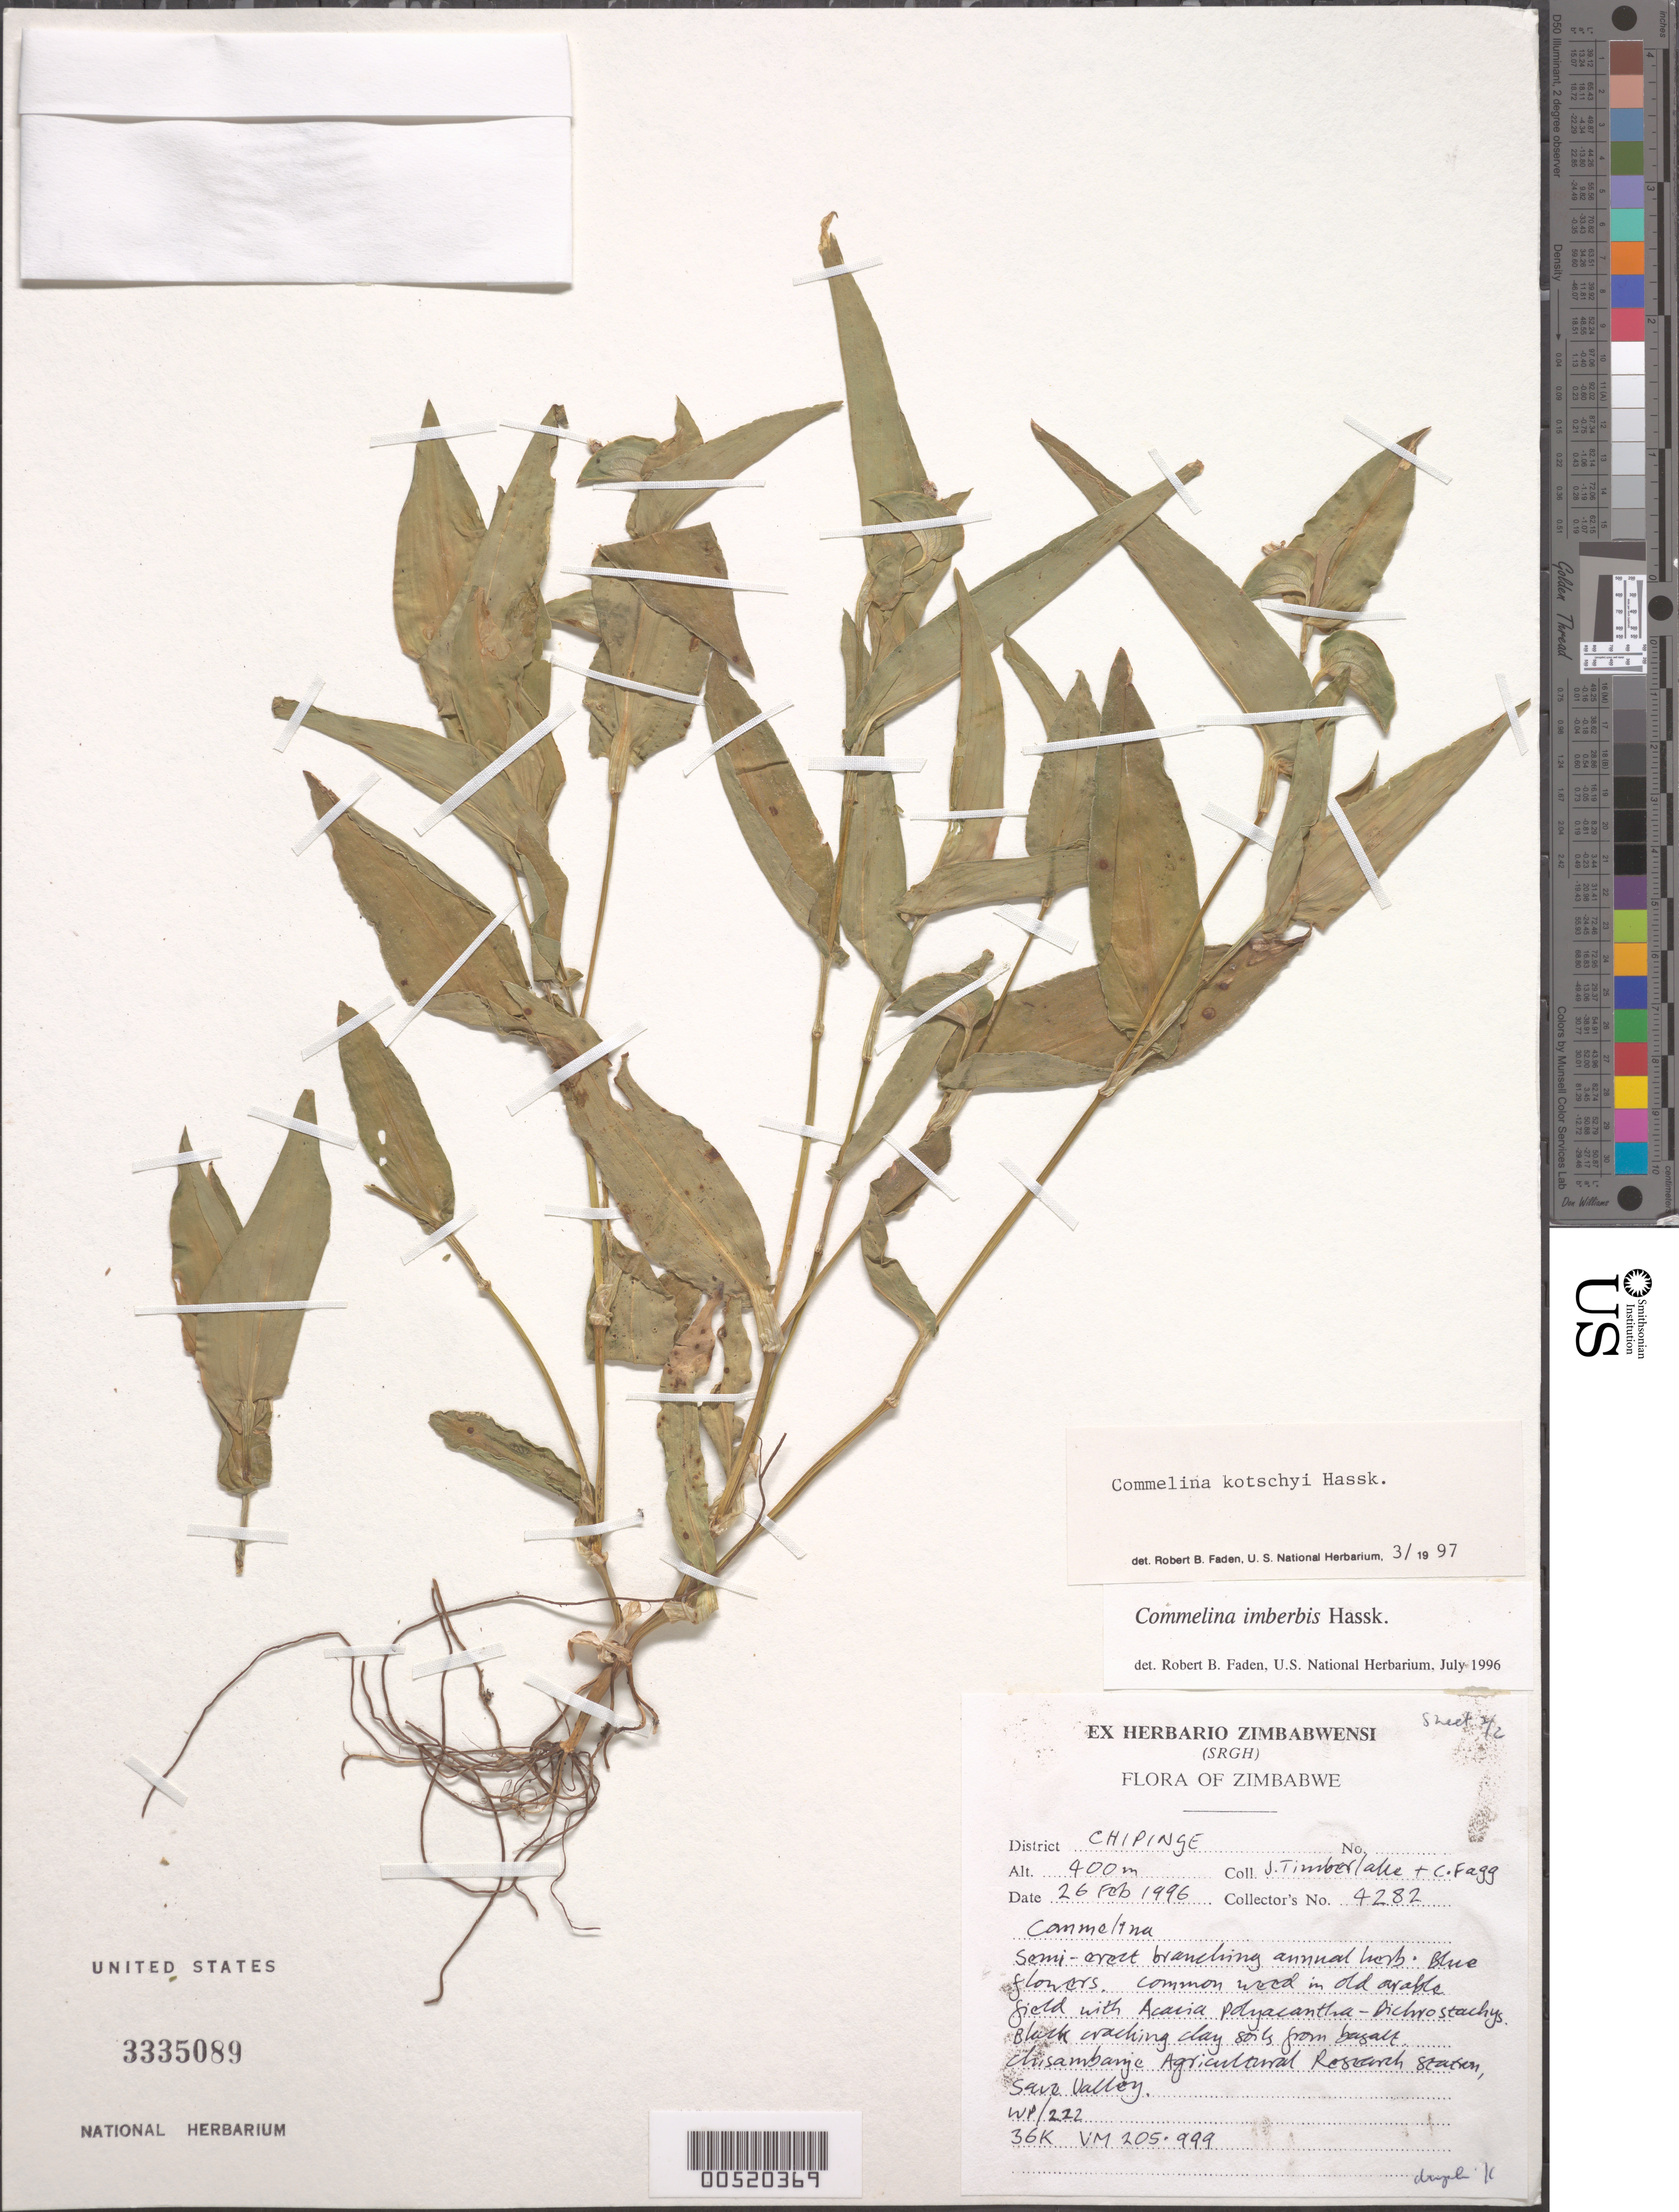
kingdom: Plantae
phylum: Tracheophyta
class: Liliopsida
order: Commelinales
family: Commelinaceae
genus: Commelina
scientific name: Commelina kotschyi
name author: Hassk.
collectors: J. Timberlake & C. Fagg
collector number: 4282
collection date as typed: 26 Feb 1996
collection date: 1996-02-26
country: Zimbabwe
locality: Chipinge, chisambanje agricultural research station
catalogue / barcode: US 3335089